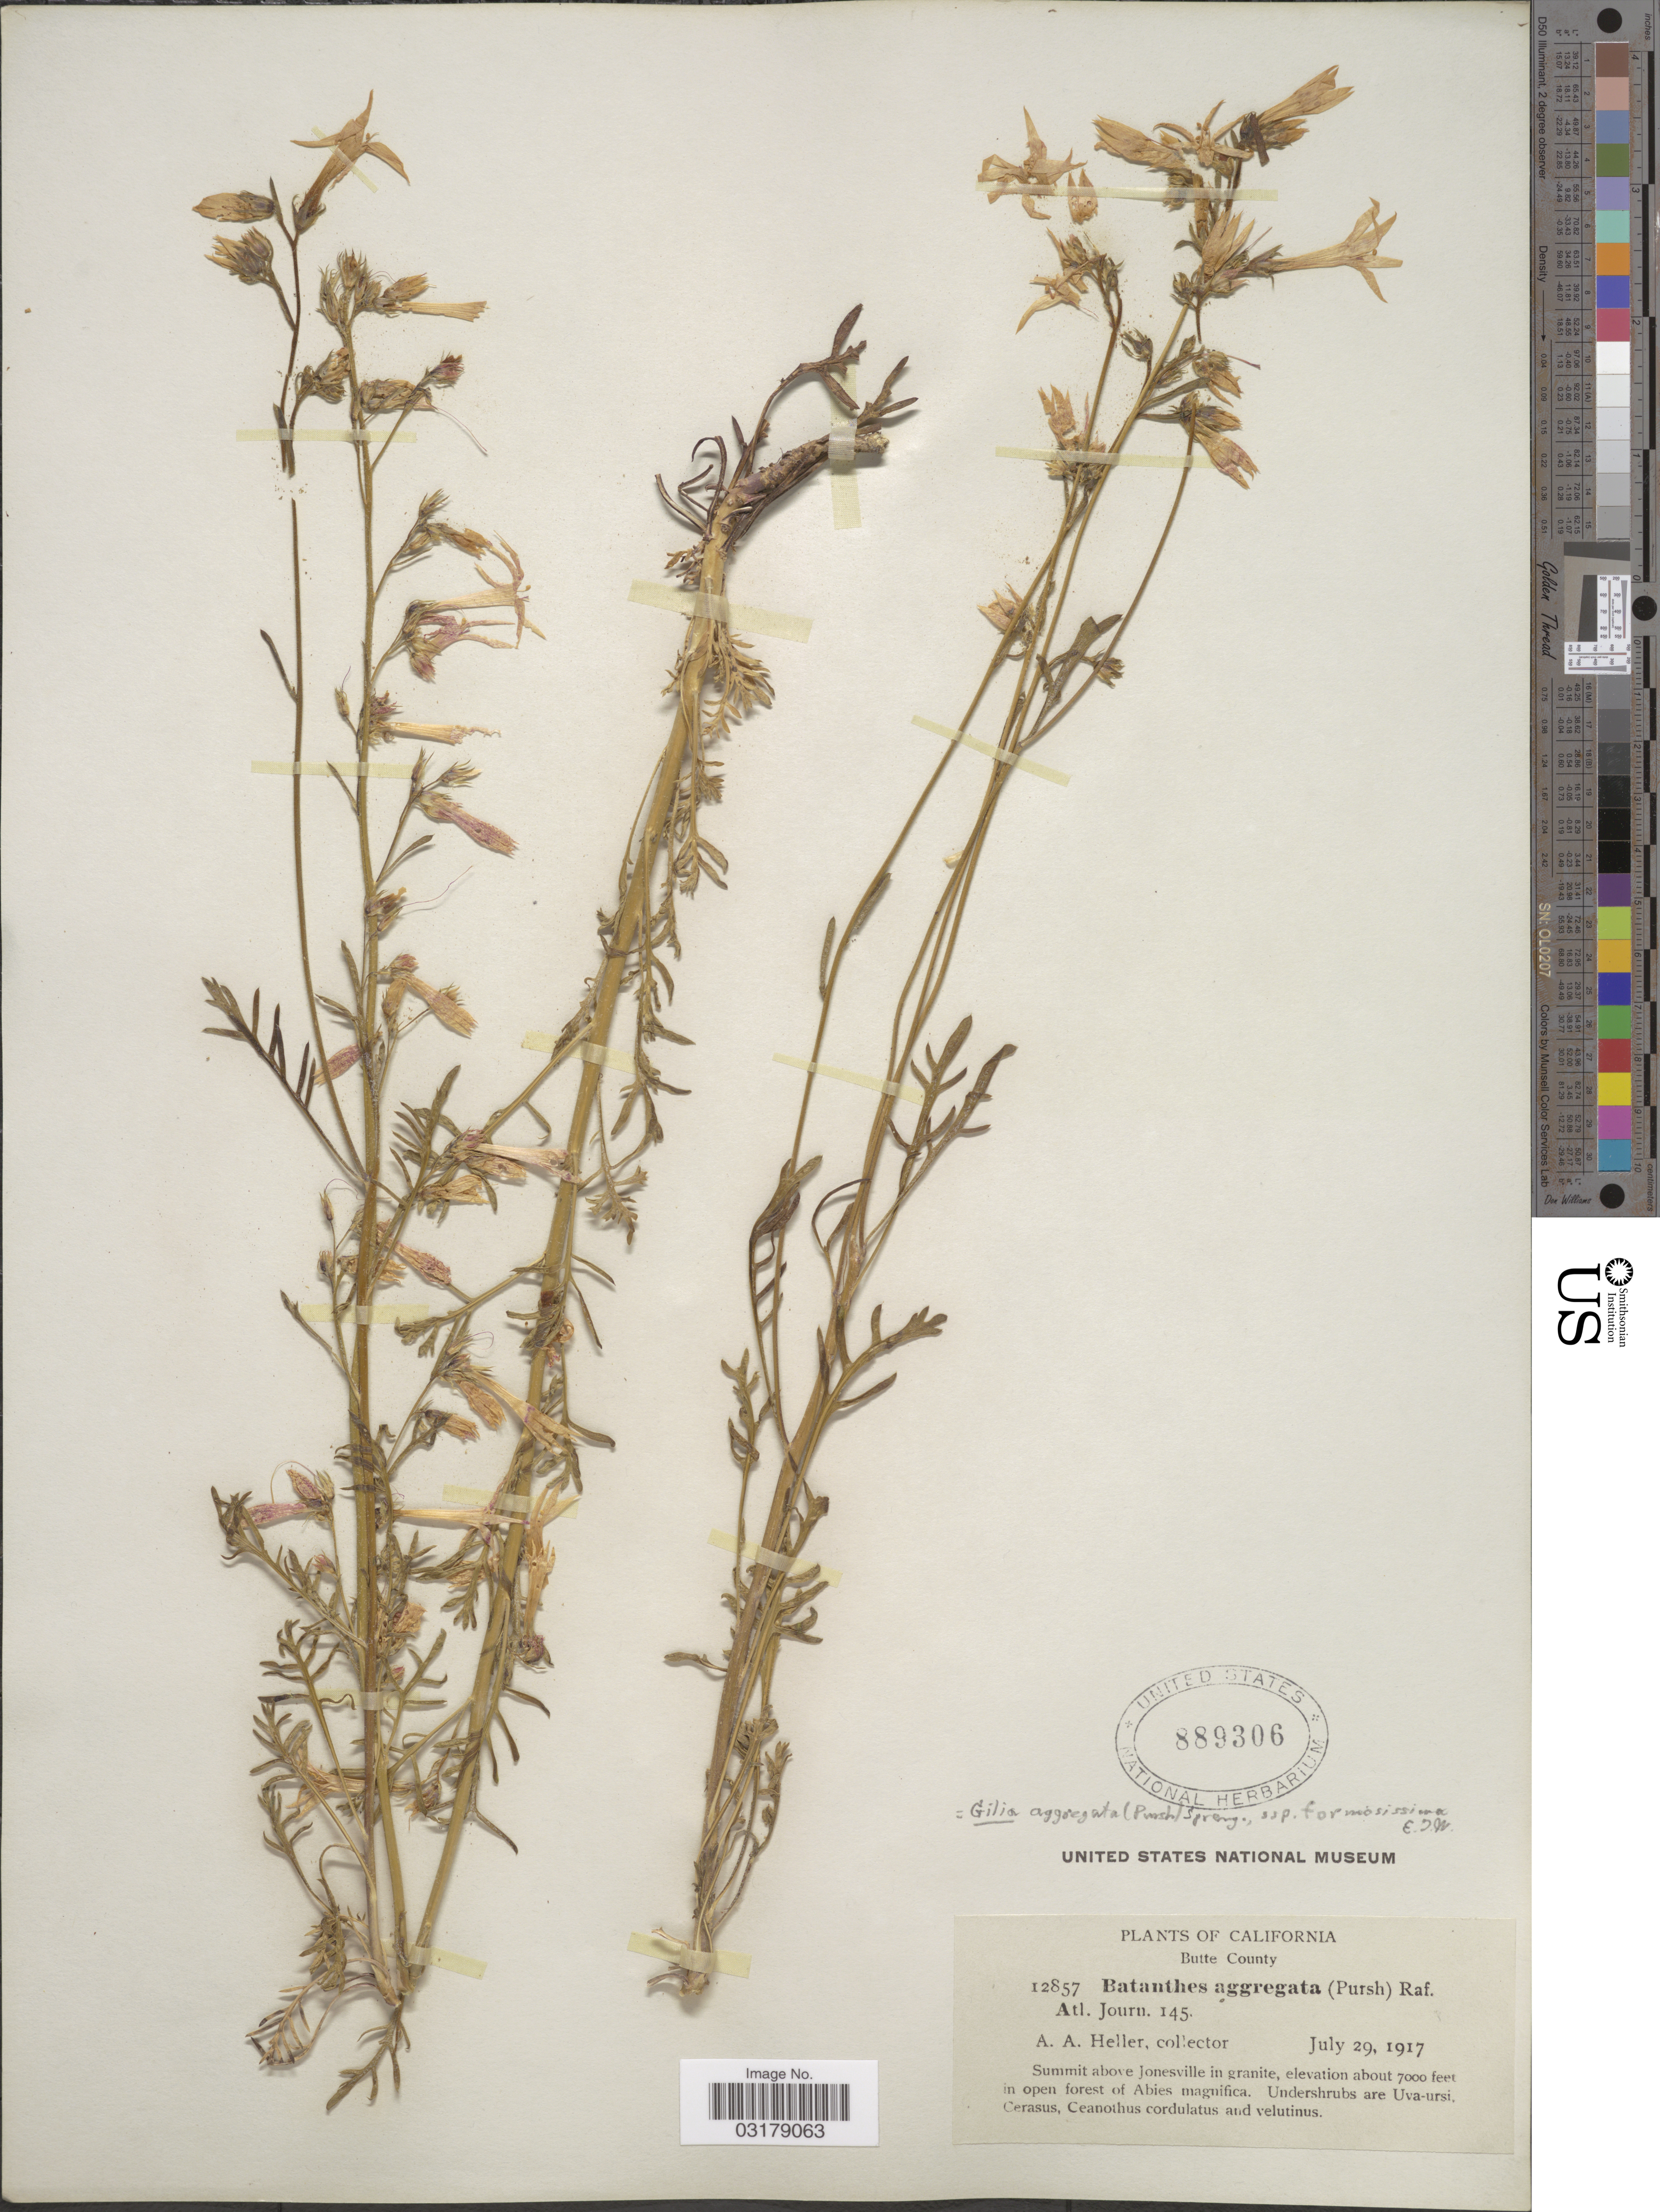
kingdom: Plantae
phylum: Tracheophyta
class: Magnoliopsida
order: Ericales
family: Polemoniaceae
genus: Ipomopsis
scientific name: Ipomopsis aggregata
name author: (Pursh) V.E. Grant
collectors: A. A. Heller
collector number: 12857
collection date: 1917-07-29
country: United States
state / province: California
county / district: Butte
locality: Butte County. Summit above Jonesville.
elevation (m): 2134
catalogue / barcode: US 889306